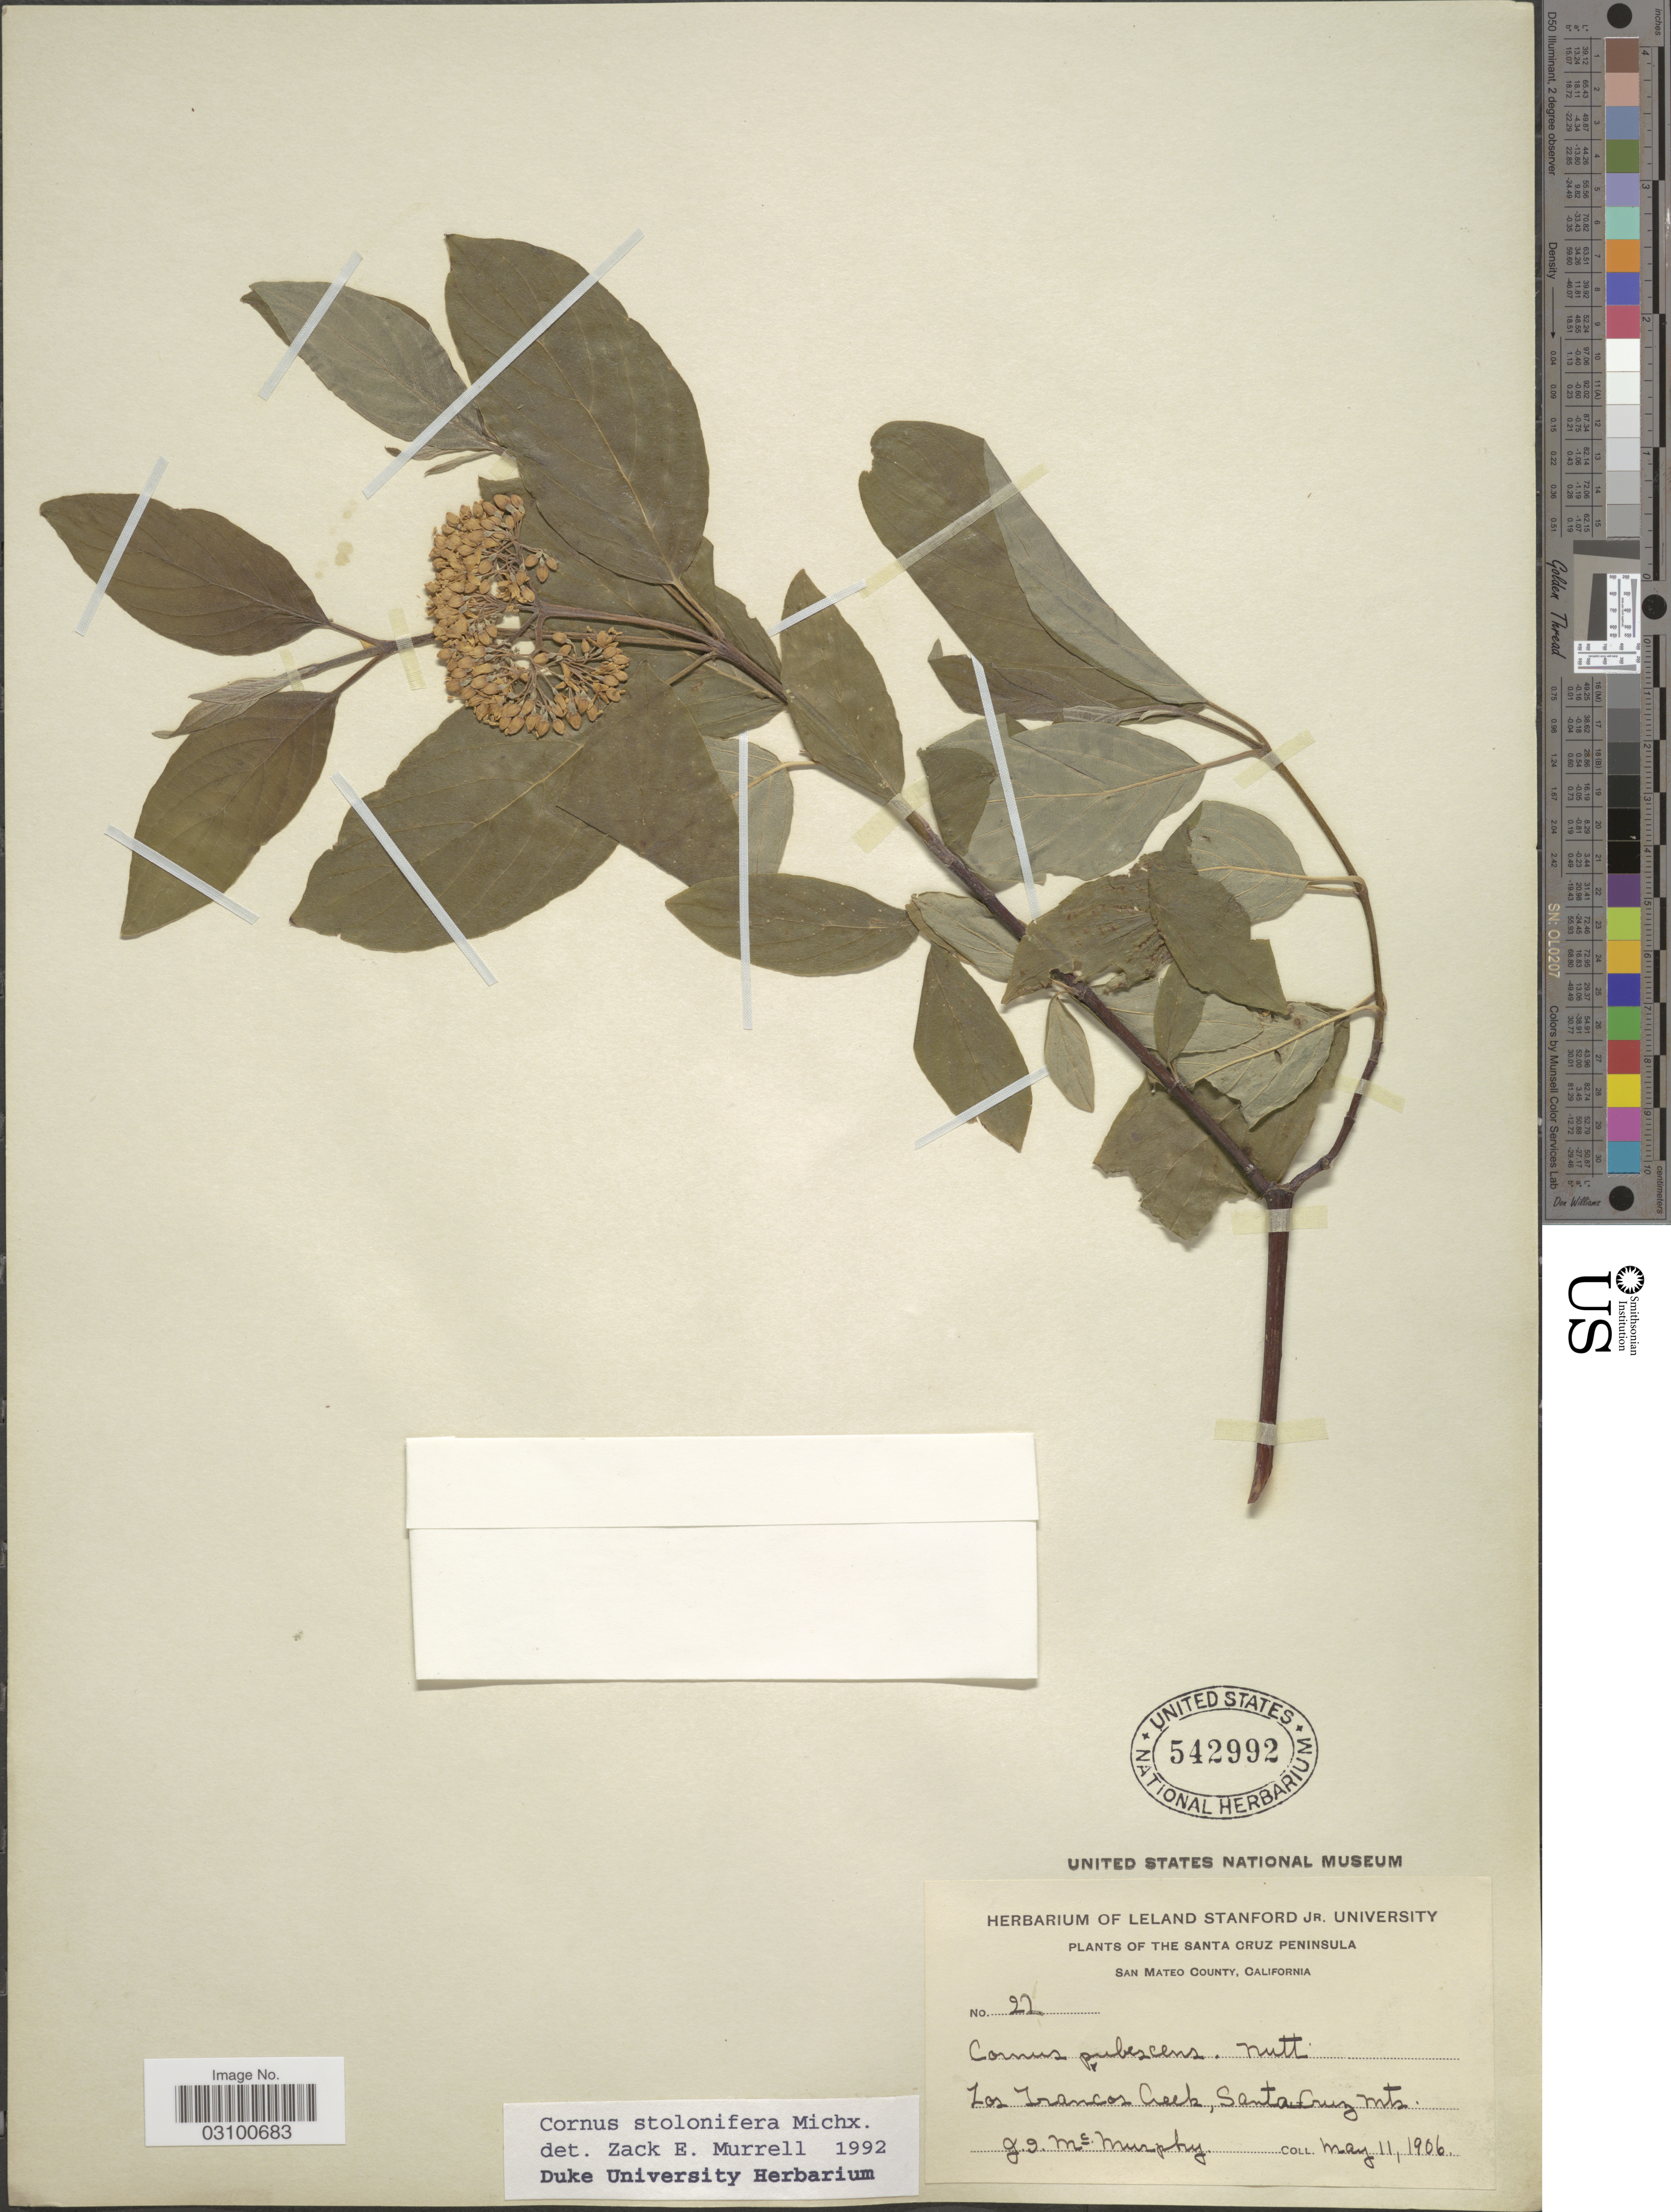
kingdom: Plantae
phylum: Tracheophyta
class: Magnoliopsida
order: Cornales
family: Cornaceae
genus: Cornus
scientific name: Cornus sericea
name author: L.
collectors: J. McMurphy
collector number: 22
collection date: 1906-05-11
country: United States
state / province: California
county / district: San Mateo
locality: Santa Cruz Peninsula. San Mateo County. Los Trancos Creek, Santa Cruz Mts.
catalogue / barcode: US 542992